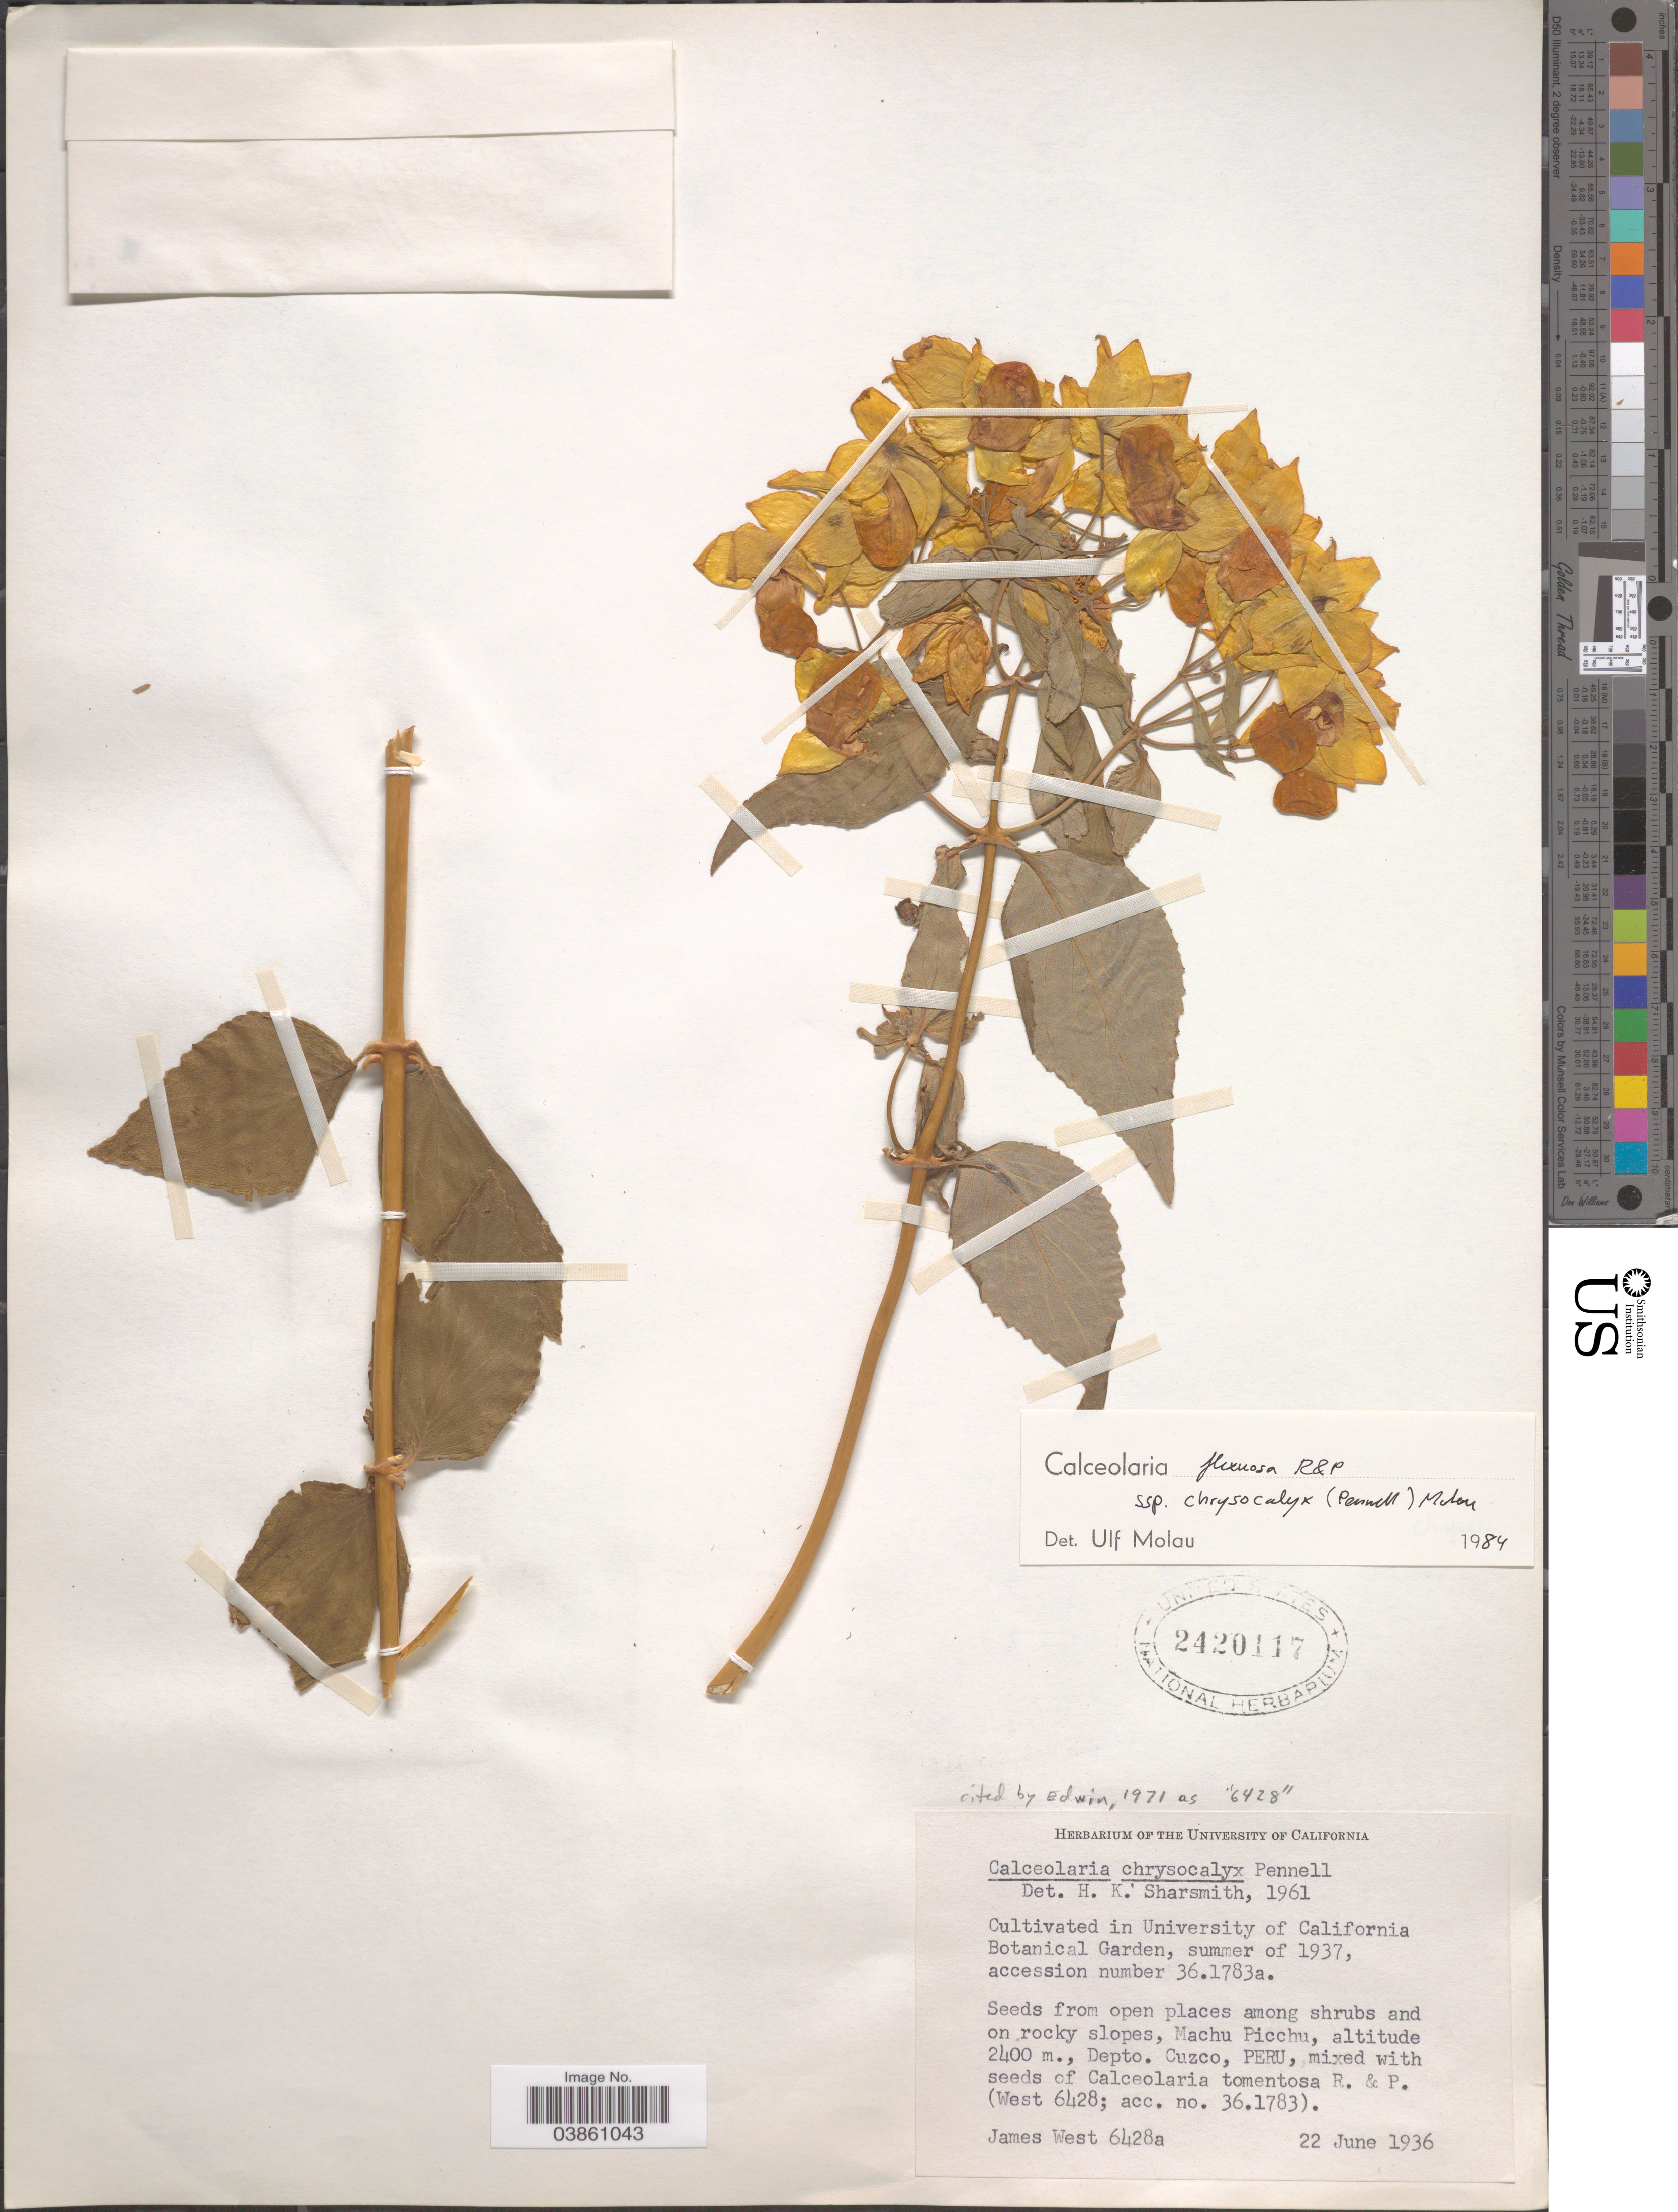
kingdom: Plantae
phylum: Tracheophyta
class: Magnoliopsida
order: Lamiales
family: Calceolariaceae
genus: Calceolaria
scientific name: Calceolaria flexuosa subsp. chrysocalyx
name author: (Pennell) Molau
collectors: J. West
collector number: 6428a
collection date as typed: summer of 1937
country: United States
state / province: California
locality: Cultivated in University of California Botanical Garden.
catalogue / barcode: US 2420117